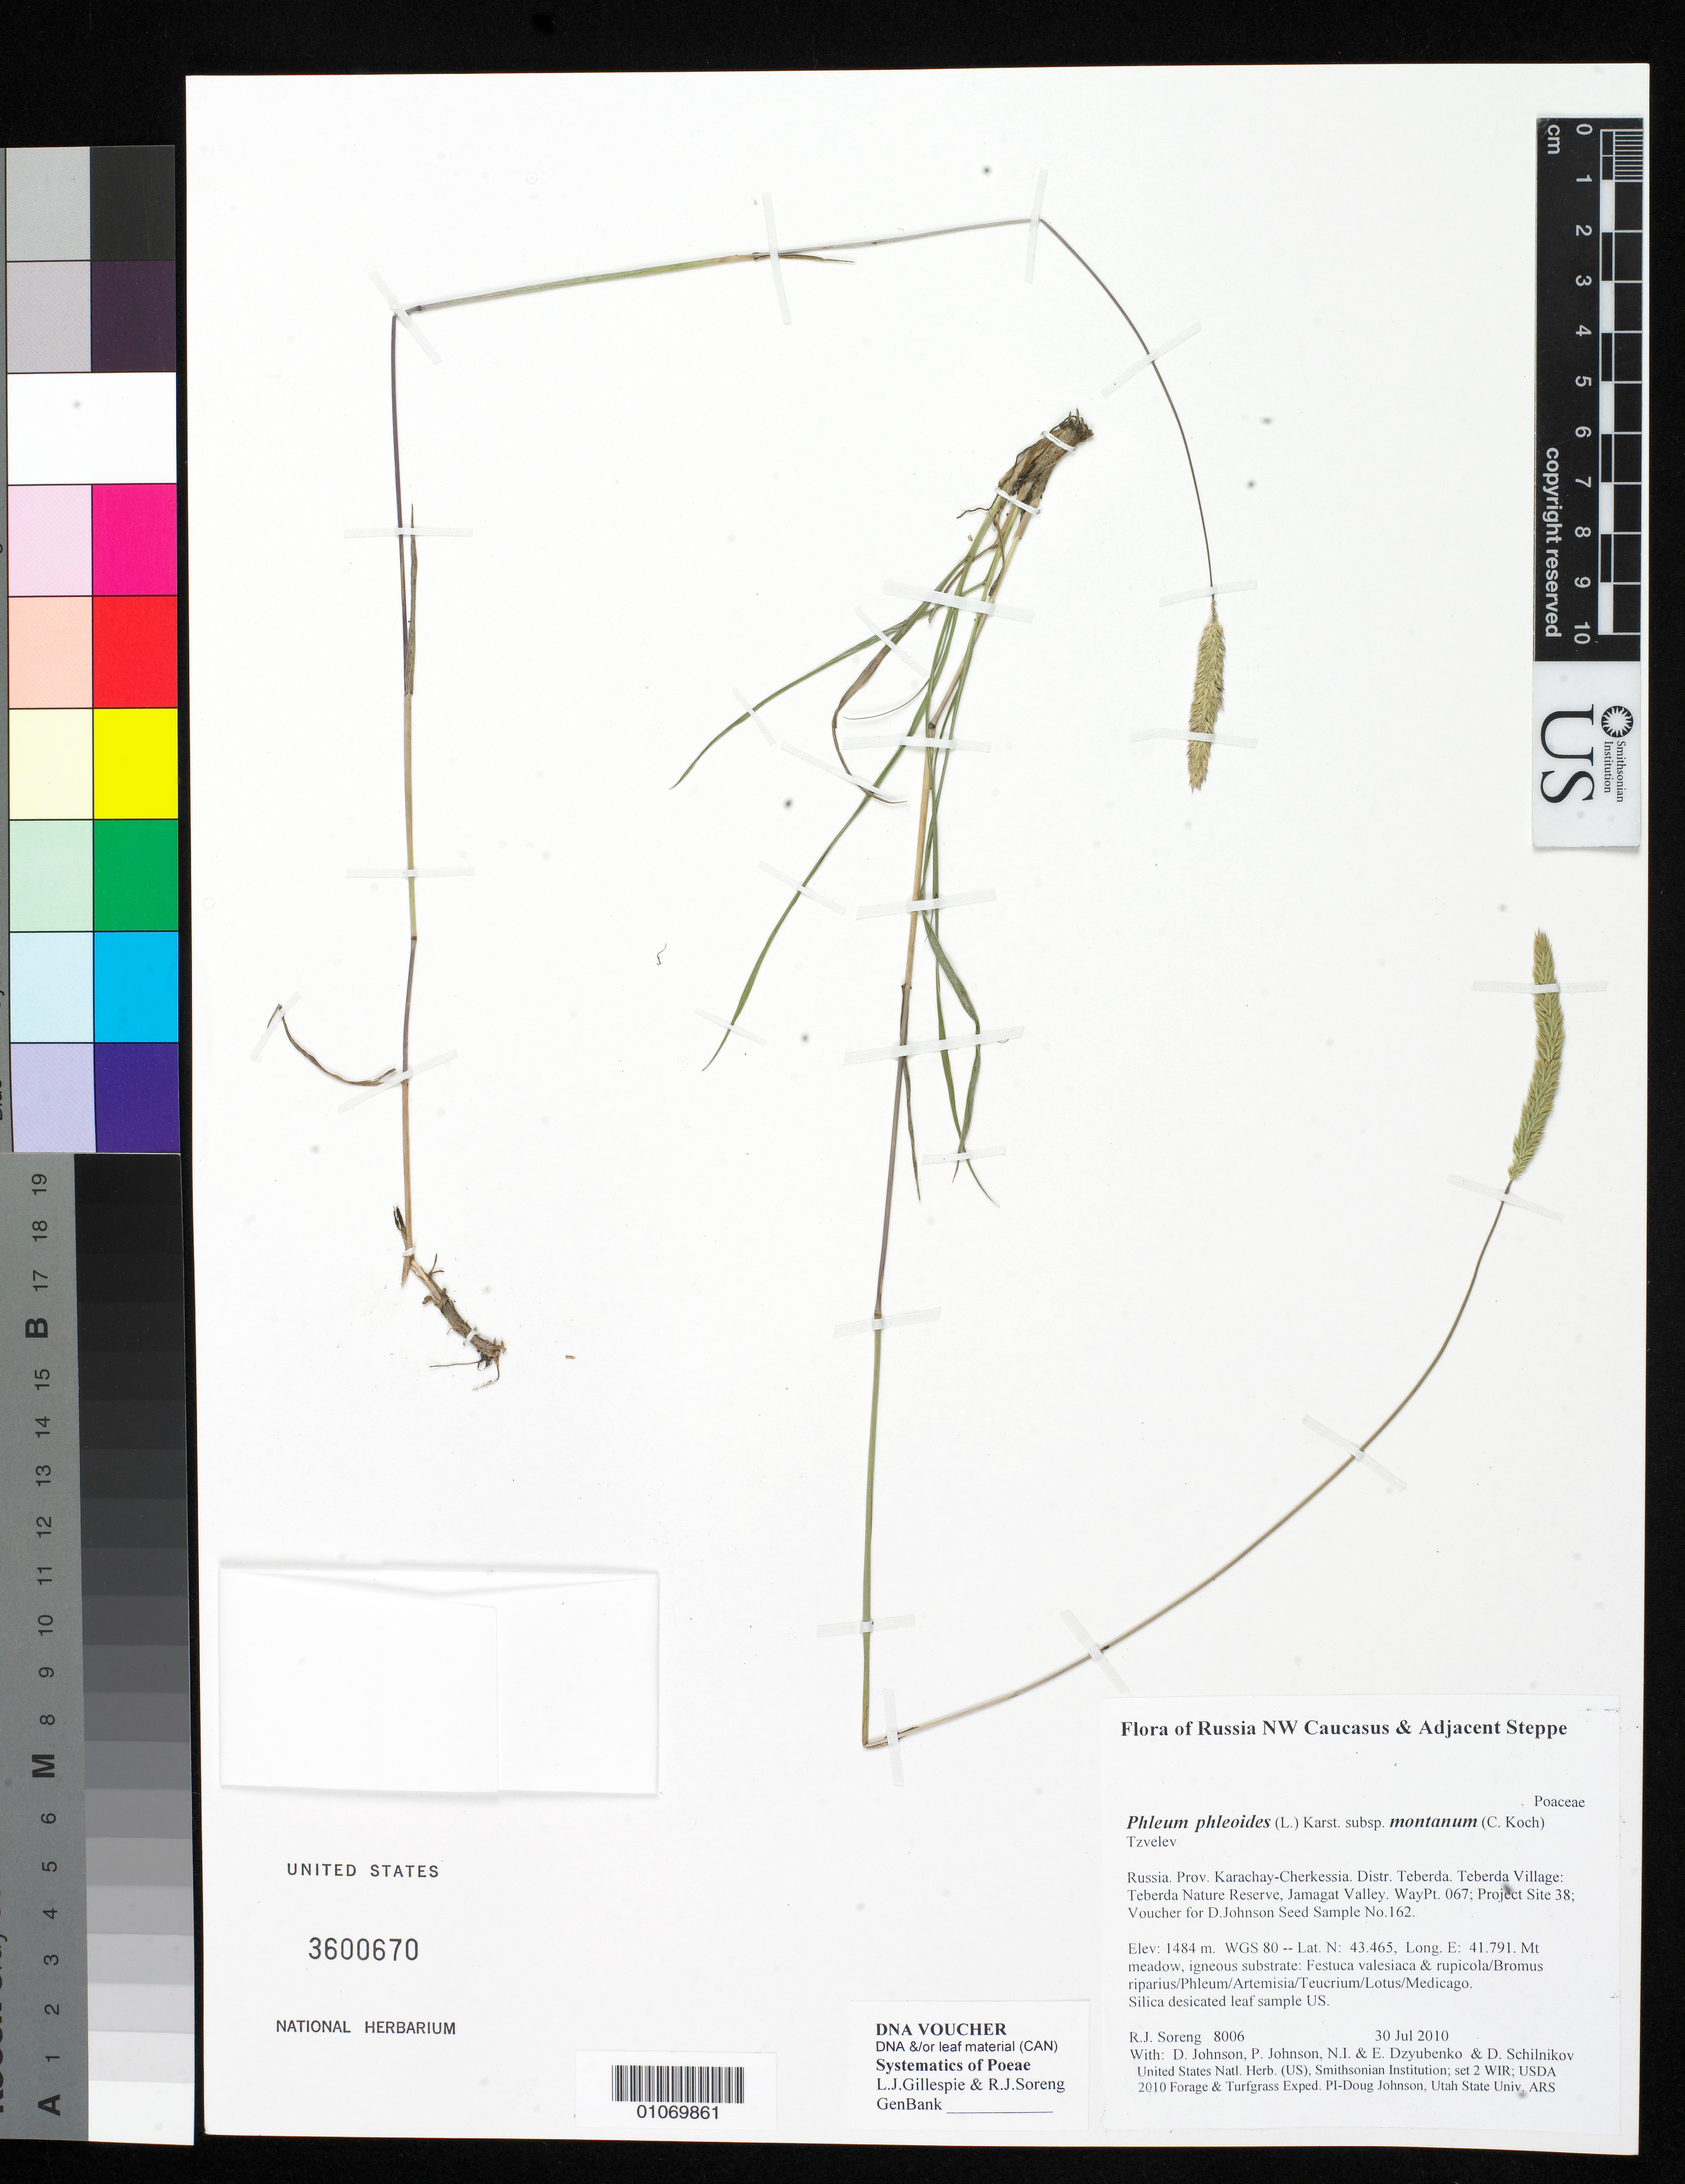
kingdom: Plantae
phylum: Tracheophyta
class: Liliopsida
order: Poales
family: Poaceae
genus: Phleum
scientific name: Phleum phleoides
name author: (L.) H. Karst.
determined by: Soreng, Robert J., Research Associate (BOT), Smithsonian Institution - National Museum of Natural History (UNITED STATES)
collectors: R. J. Soreng, D. Johnson, P. Johnson, N. Dzyubenko, E. Dzyubenko & D. Schilnikov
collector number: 8006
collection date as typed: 30 Jul 2010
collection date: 2010-07-30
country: Russian Federation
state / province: Karachay-Cherkess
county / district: Teberda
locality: Teberda Village: Teberda Nature Reserve, Jamagat Valley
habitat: Mt meadow, igneous substrate: Festuca valesiaca & rupicola/Bromus riparius/Phleum/Artemisia/Teucrium/Lotus/Medicago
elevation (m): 1484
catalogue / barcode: US 3600670